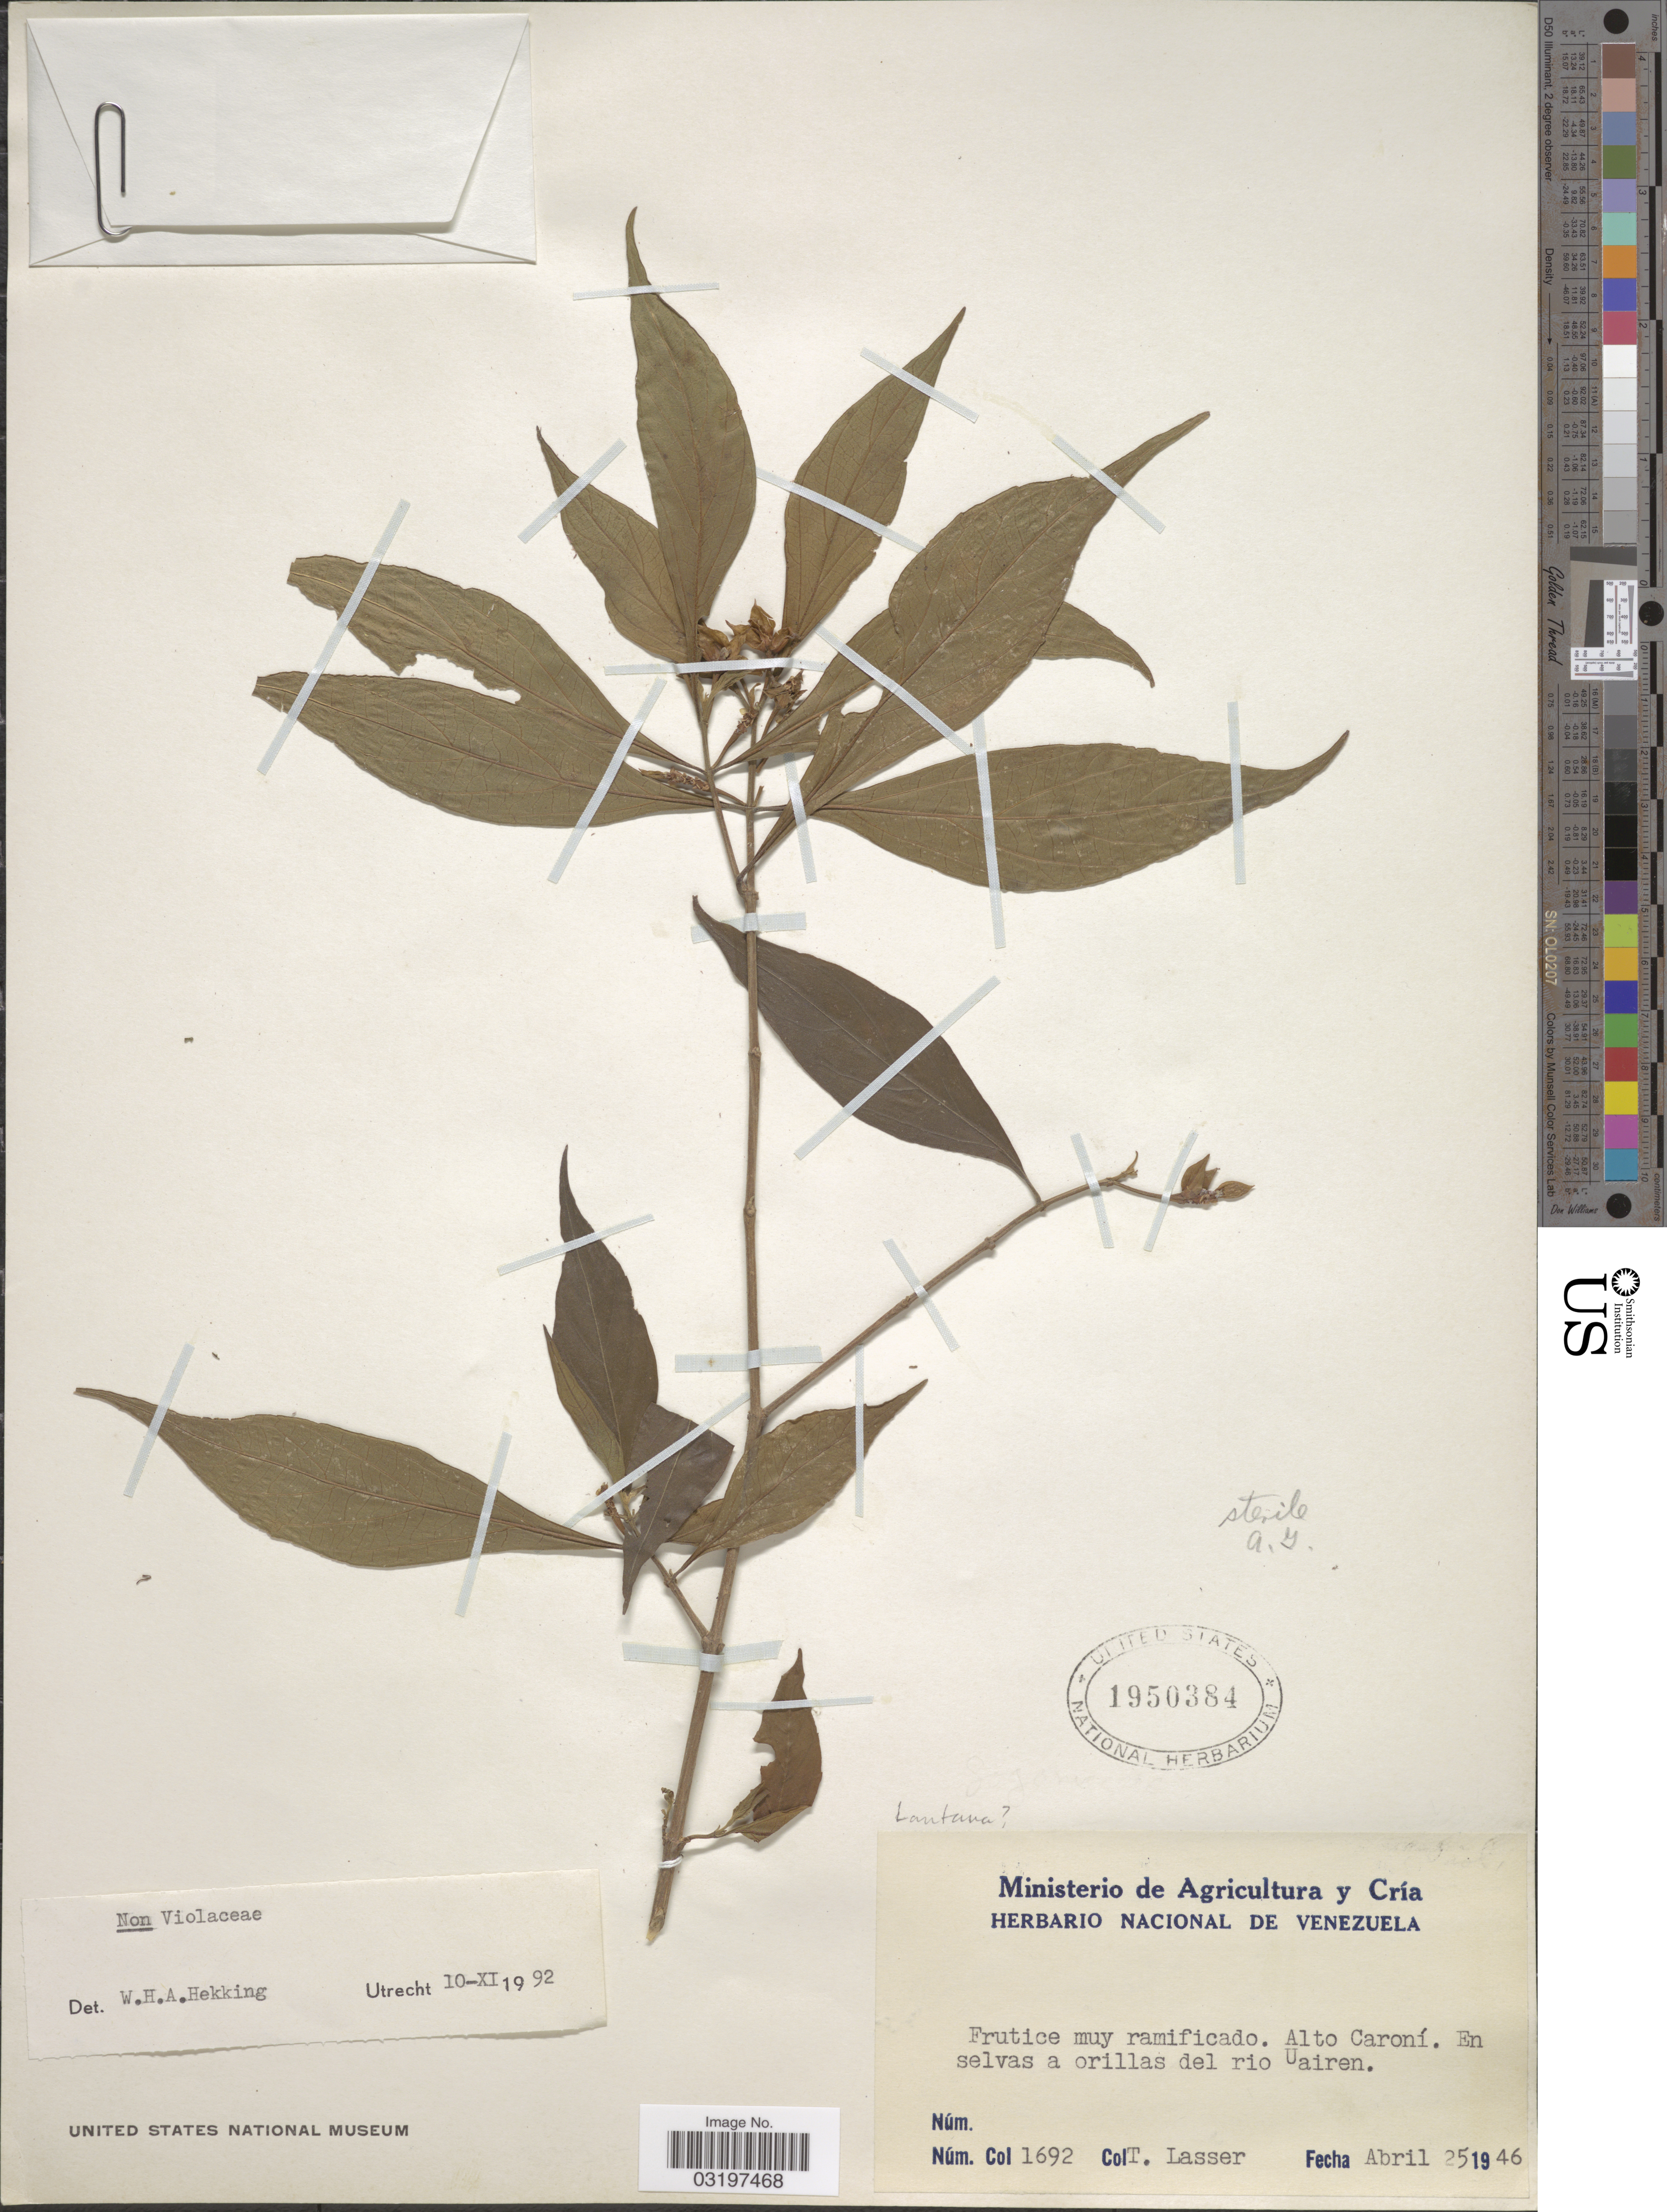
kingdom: Plantae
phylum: Tracheophyta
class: Magnoliopsida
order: Lamiales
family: Verbenaceae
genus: Lantana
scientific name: Lantana sp.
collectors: T. Lasser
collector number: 1692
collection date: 1946-04-25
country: Venezuela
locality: Alto Caroní. En selvas a orillas del rio Uairen.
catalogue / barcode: US 1950384